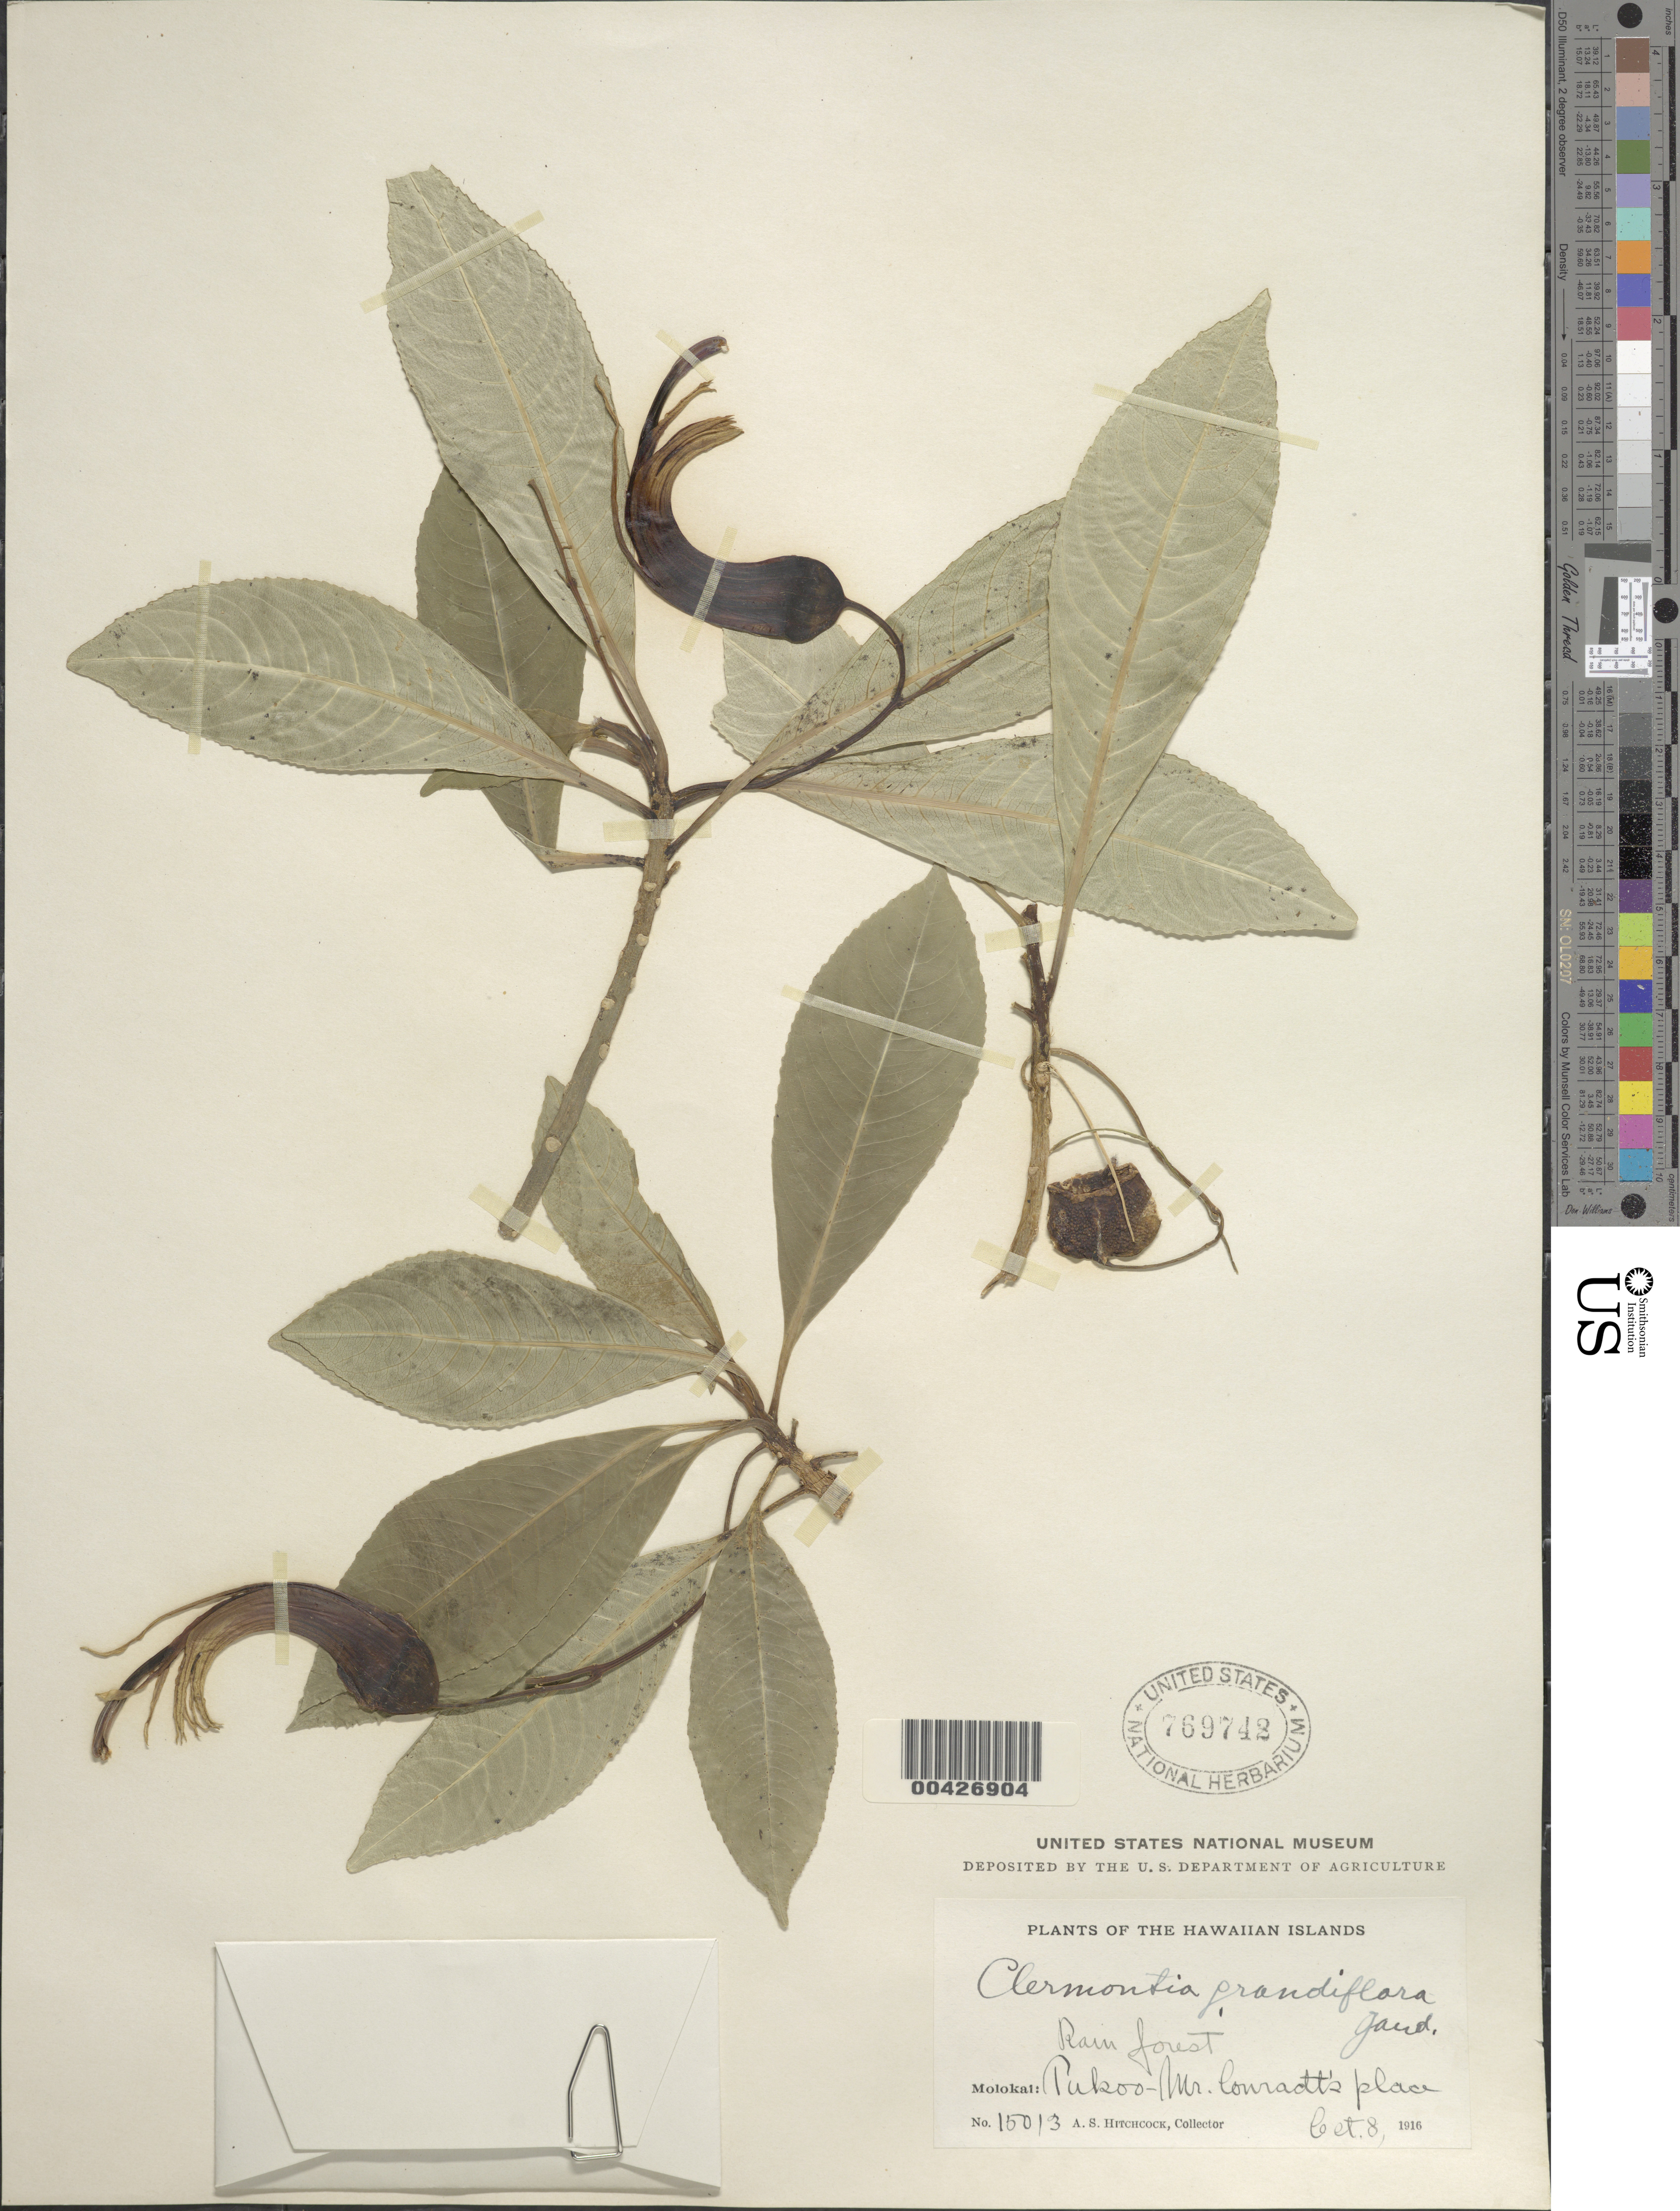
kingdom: Plantae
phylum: Tracheophyta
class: Magnoliopsida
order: Asterales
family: Campanulaceae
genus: Clermontia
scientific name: Clermontia grandiflora subsp. munroi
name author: Gaudich.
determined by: Wagner, W. L., (BOT), Smithsonian Institution - National Museum of Natural History (UNITED STATES)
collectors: A. S. Hitchcock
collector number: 15013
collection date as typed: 8 Oct 1916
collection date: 1916-10-08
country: United States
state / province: Hawaii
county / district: Maui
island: Moloka'i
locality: Pukoo-Mr. Conradt's place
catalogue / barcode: US 769742